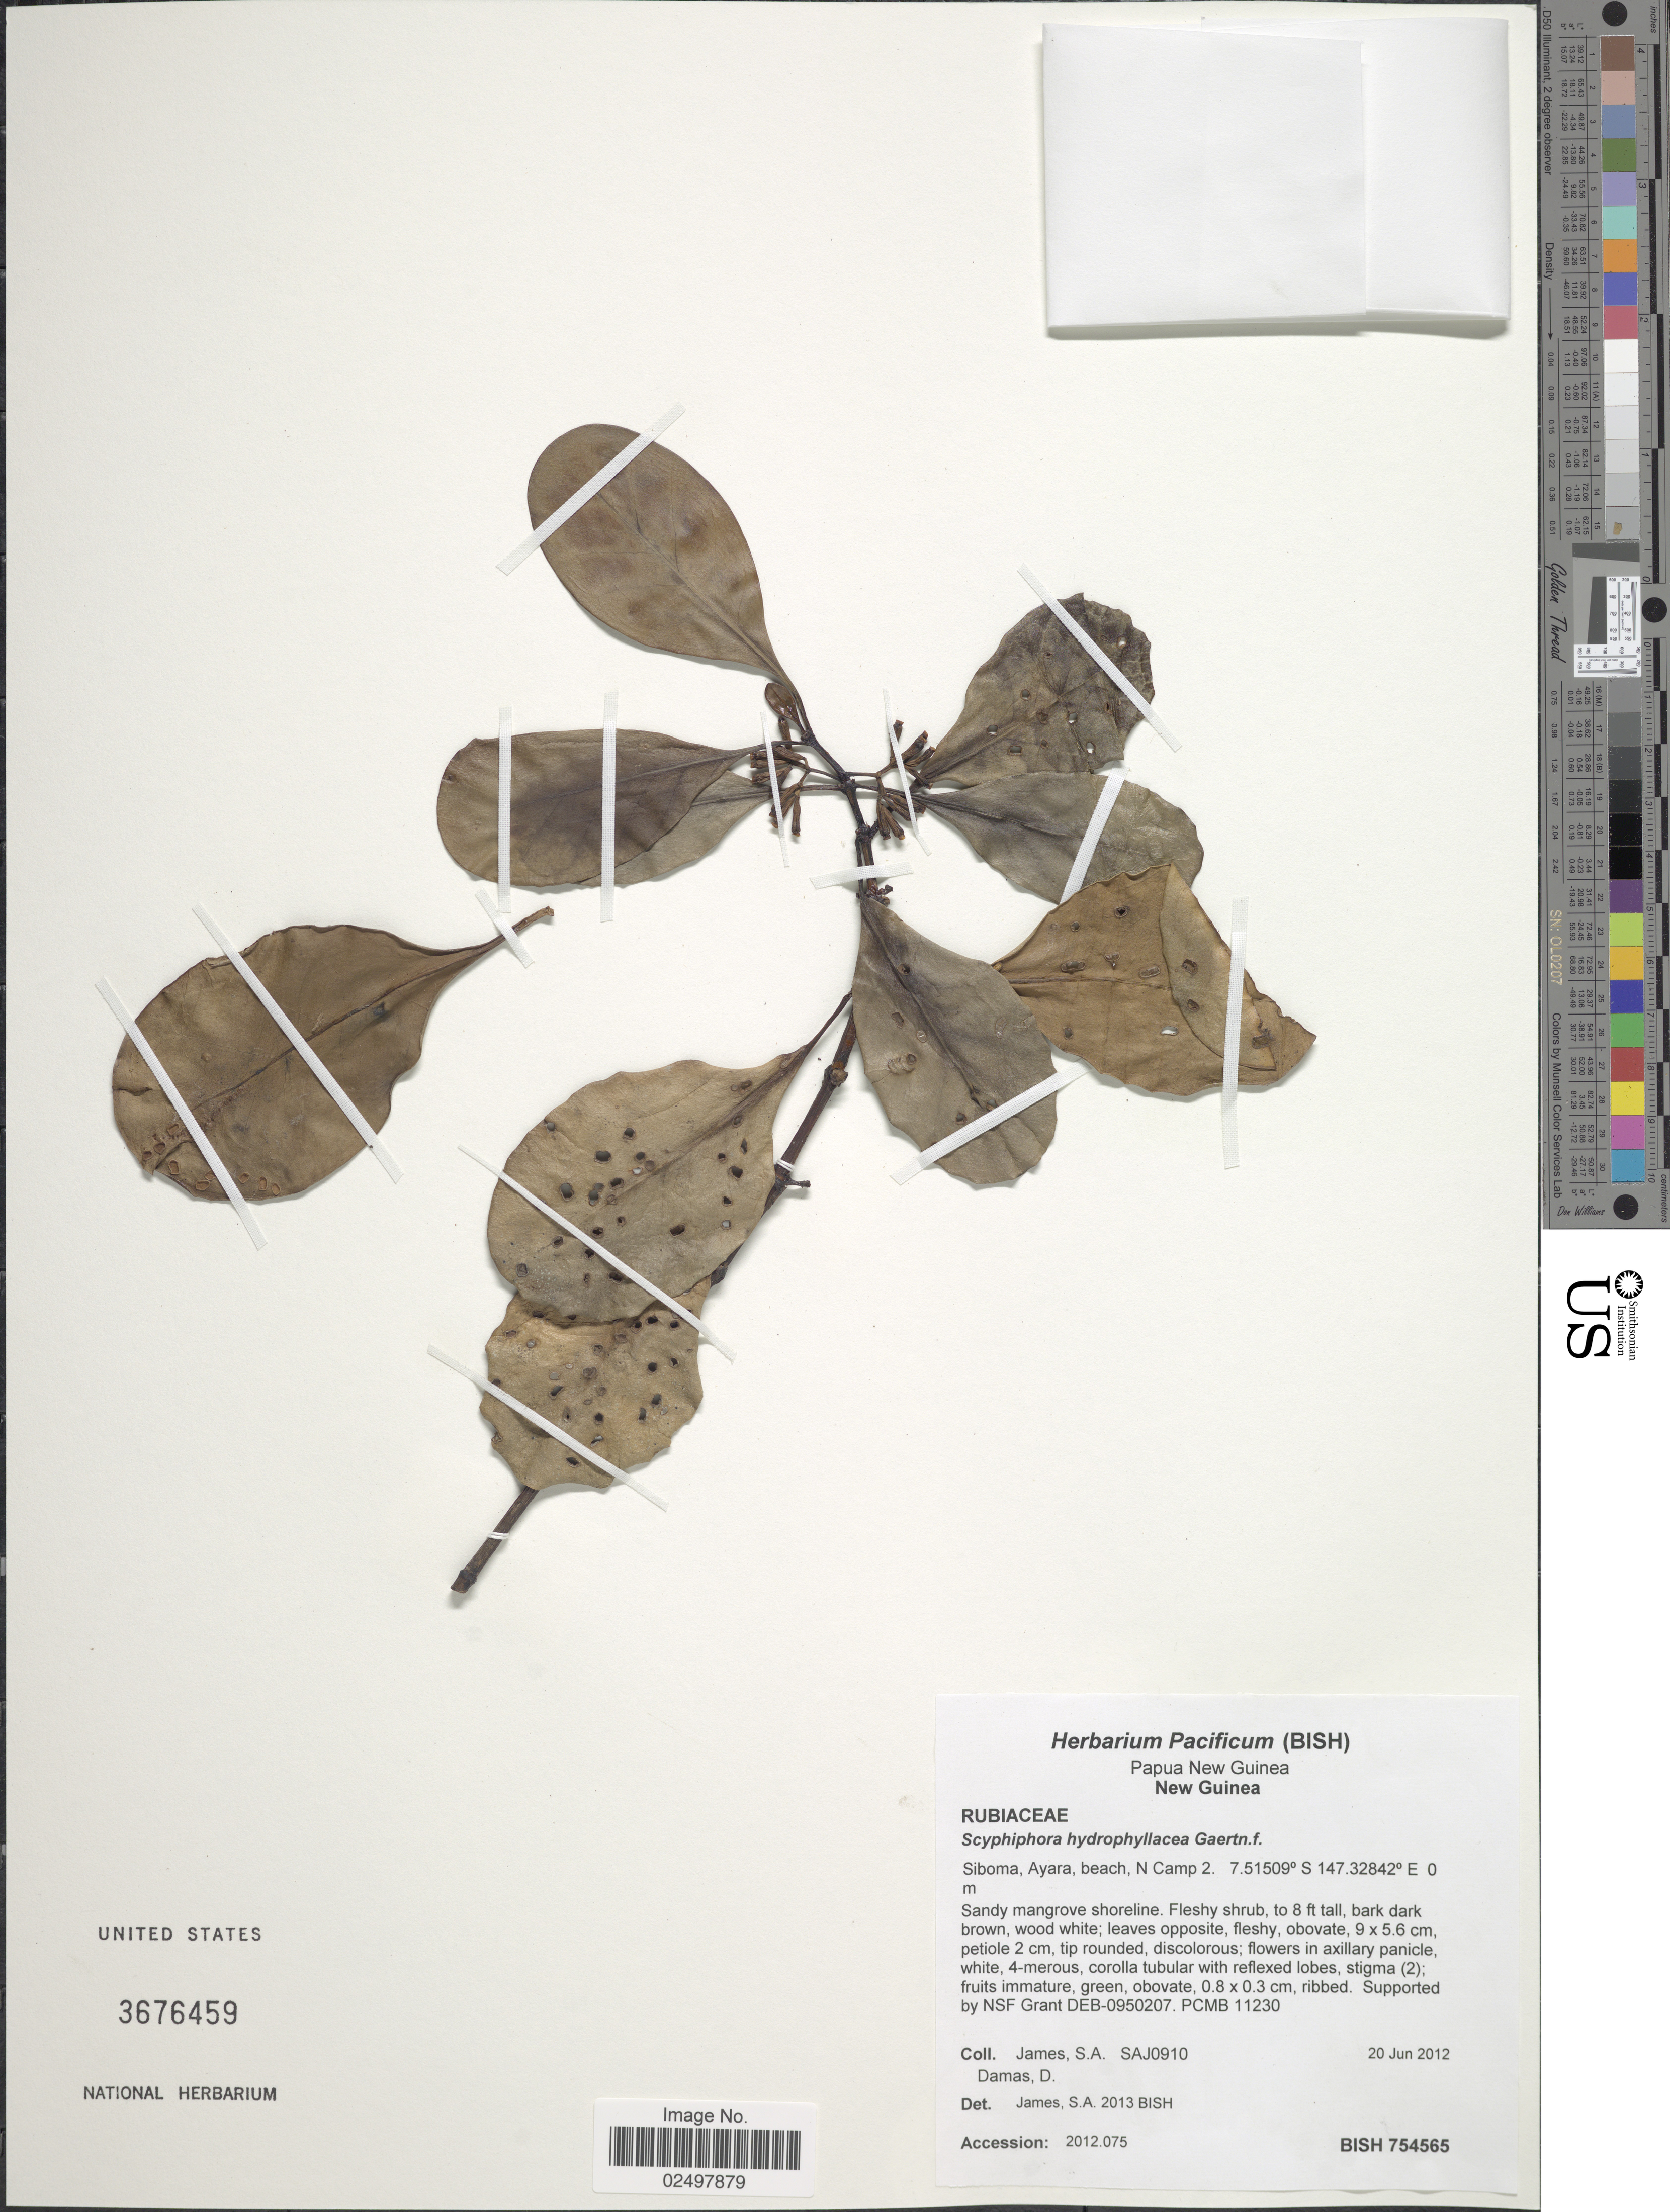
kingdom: Plantae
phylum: Tracheophyta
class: Magnoliopsida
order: Gentianales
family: Rubiaceae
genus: Scyphiphora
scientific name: Scyphiphora hydrophyllacea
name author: Gaertn.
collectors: S. James & D. Damas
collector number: SAJ0910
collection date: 2012-06-20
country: Papua New Guinea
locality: New Guinea, Siboma, Ayara, beach, N Camp 2, sandy mangrove shoreline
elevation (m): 0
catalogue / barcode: US 3676459